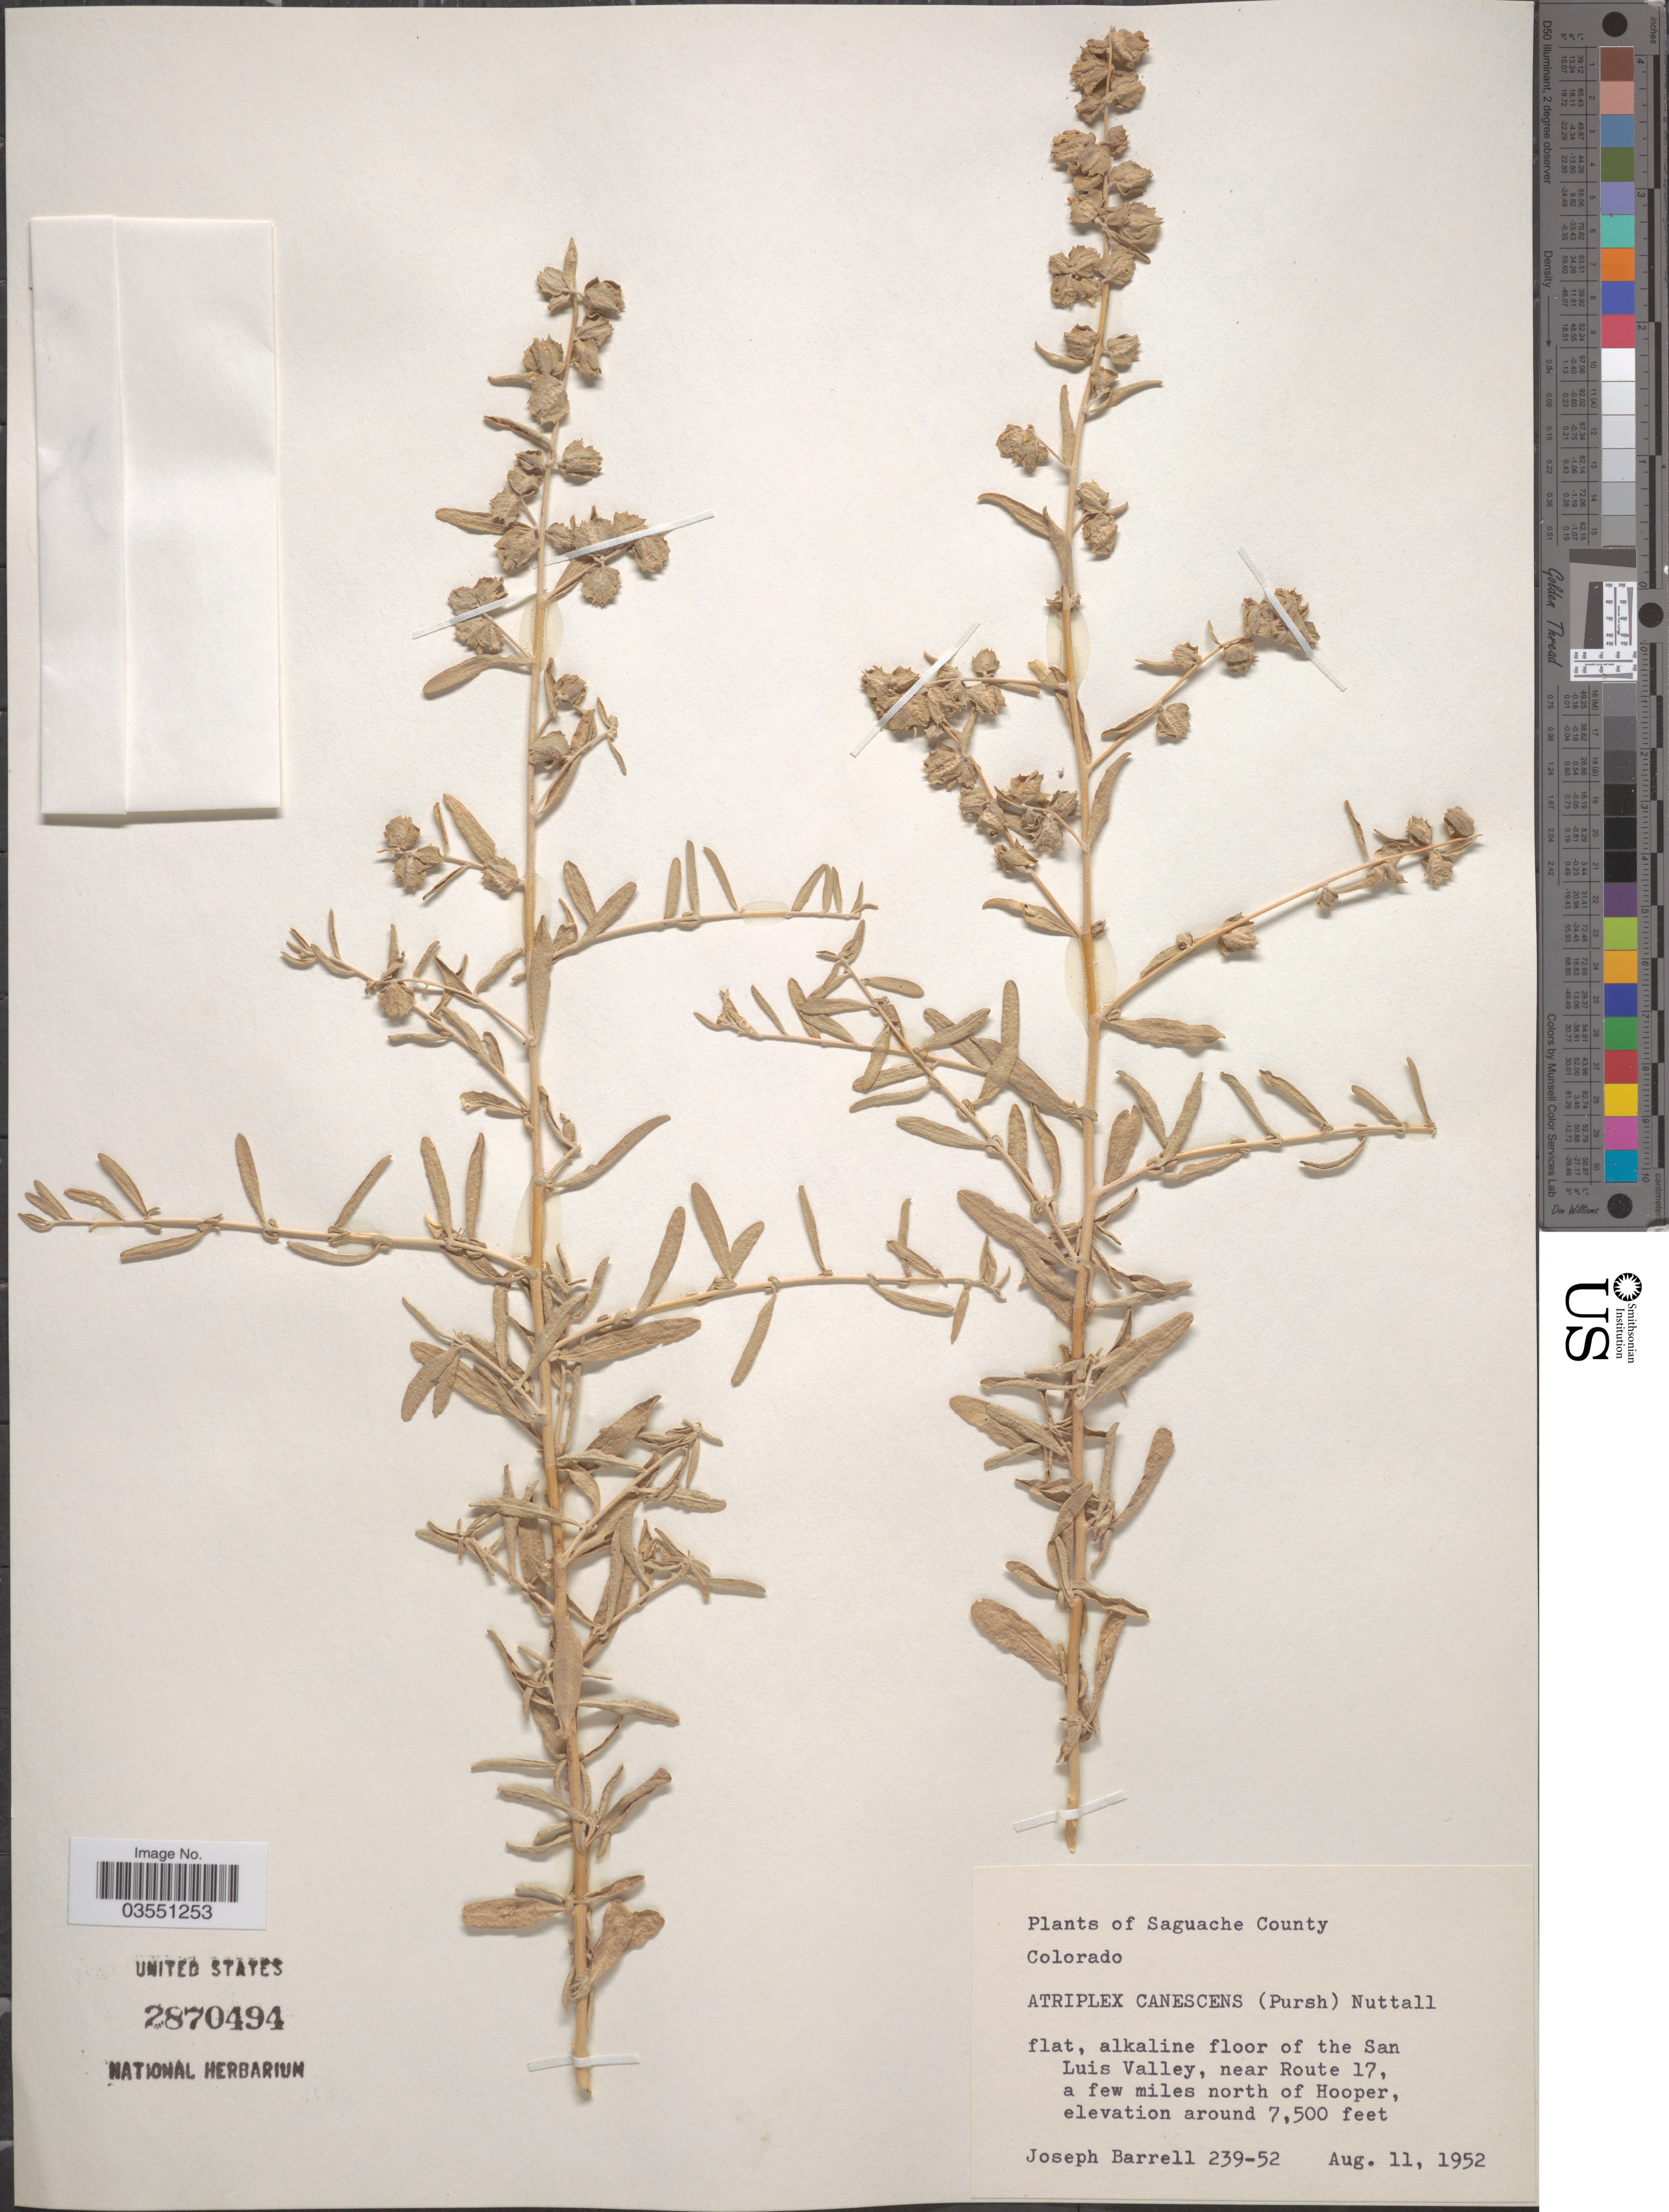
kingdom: Plantae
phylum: Tracheophyta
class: Magnoliopsida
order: Caryophyllales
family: Amaranthaceae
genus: Atriplex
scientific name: Atriplex canescens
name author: (Pursh) Nutt.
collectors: J. Barrell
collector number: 239-52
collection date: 1952-08-11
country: United States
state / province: Colorado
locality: Saguache County. Alkaline floor of the San Luis Valley, near Route 17, a few miles north of Hooper.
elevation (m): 2286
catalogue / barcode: US 2870494